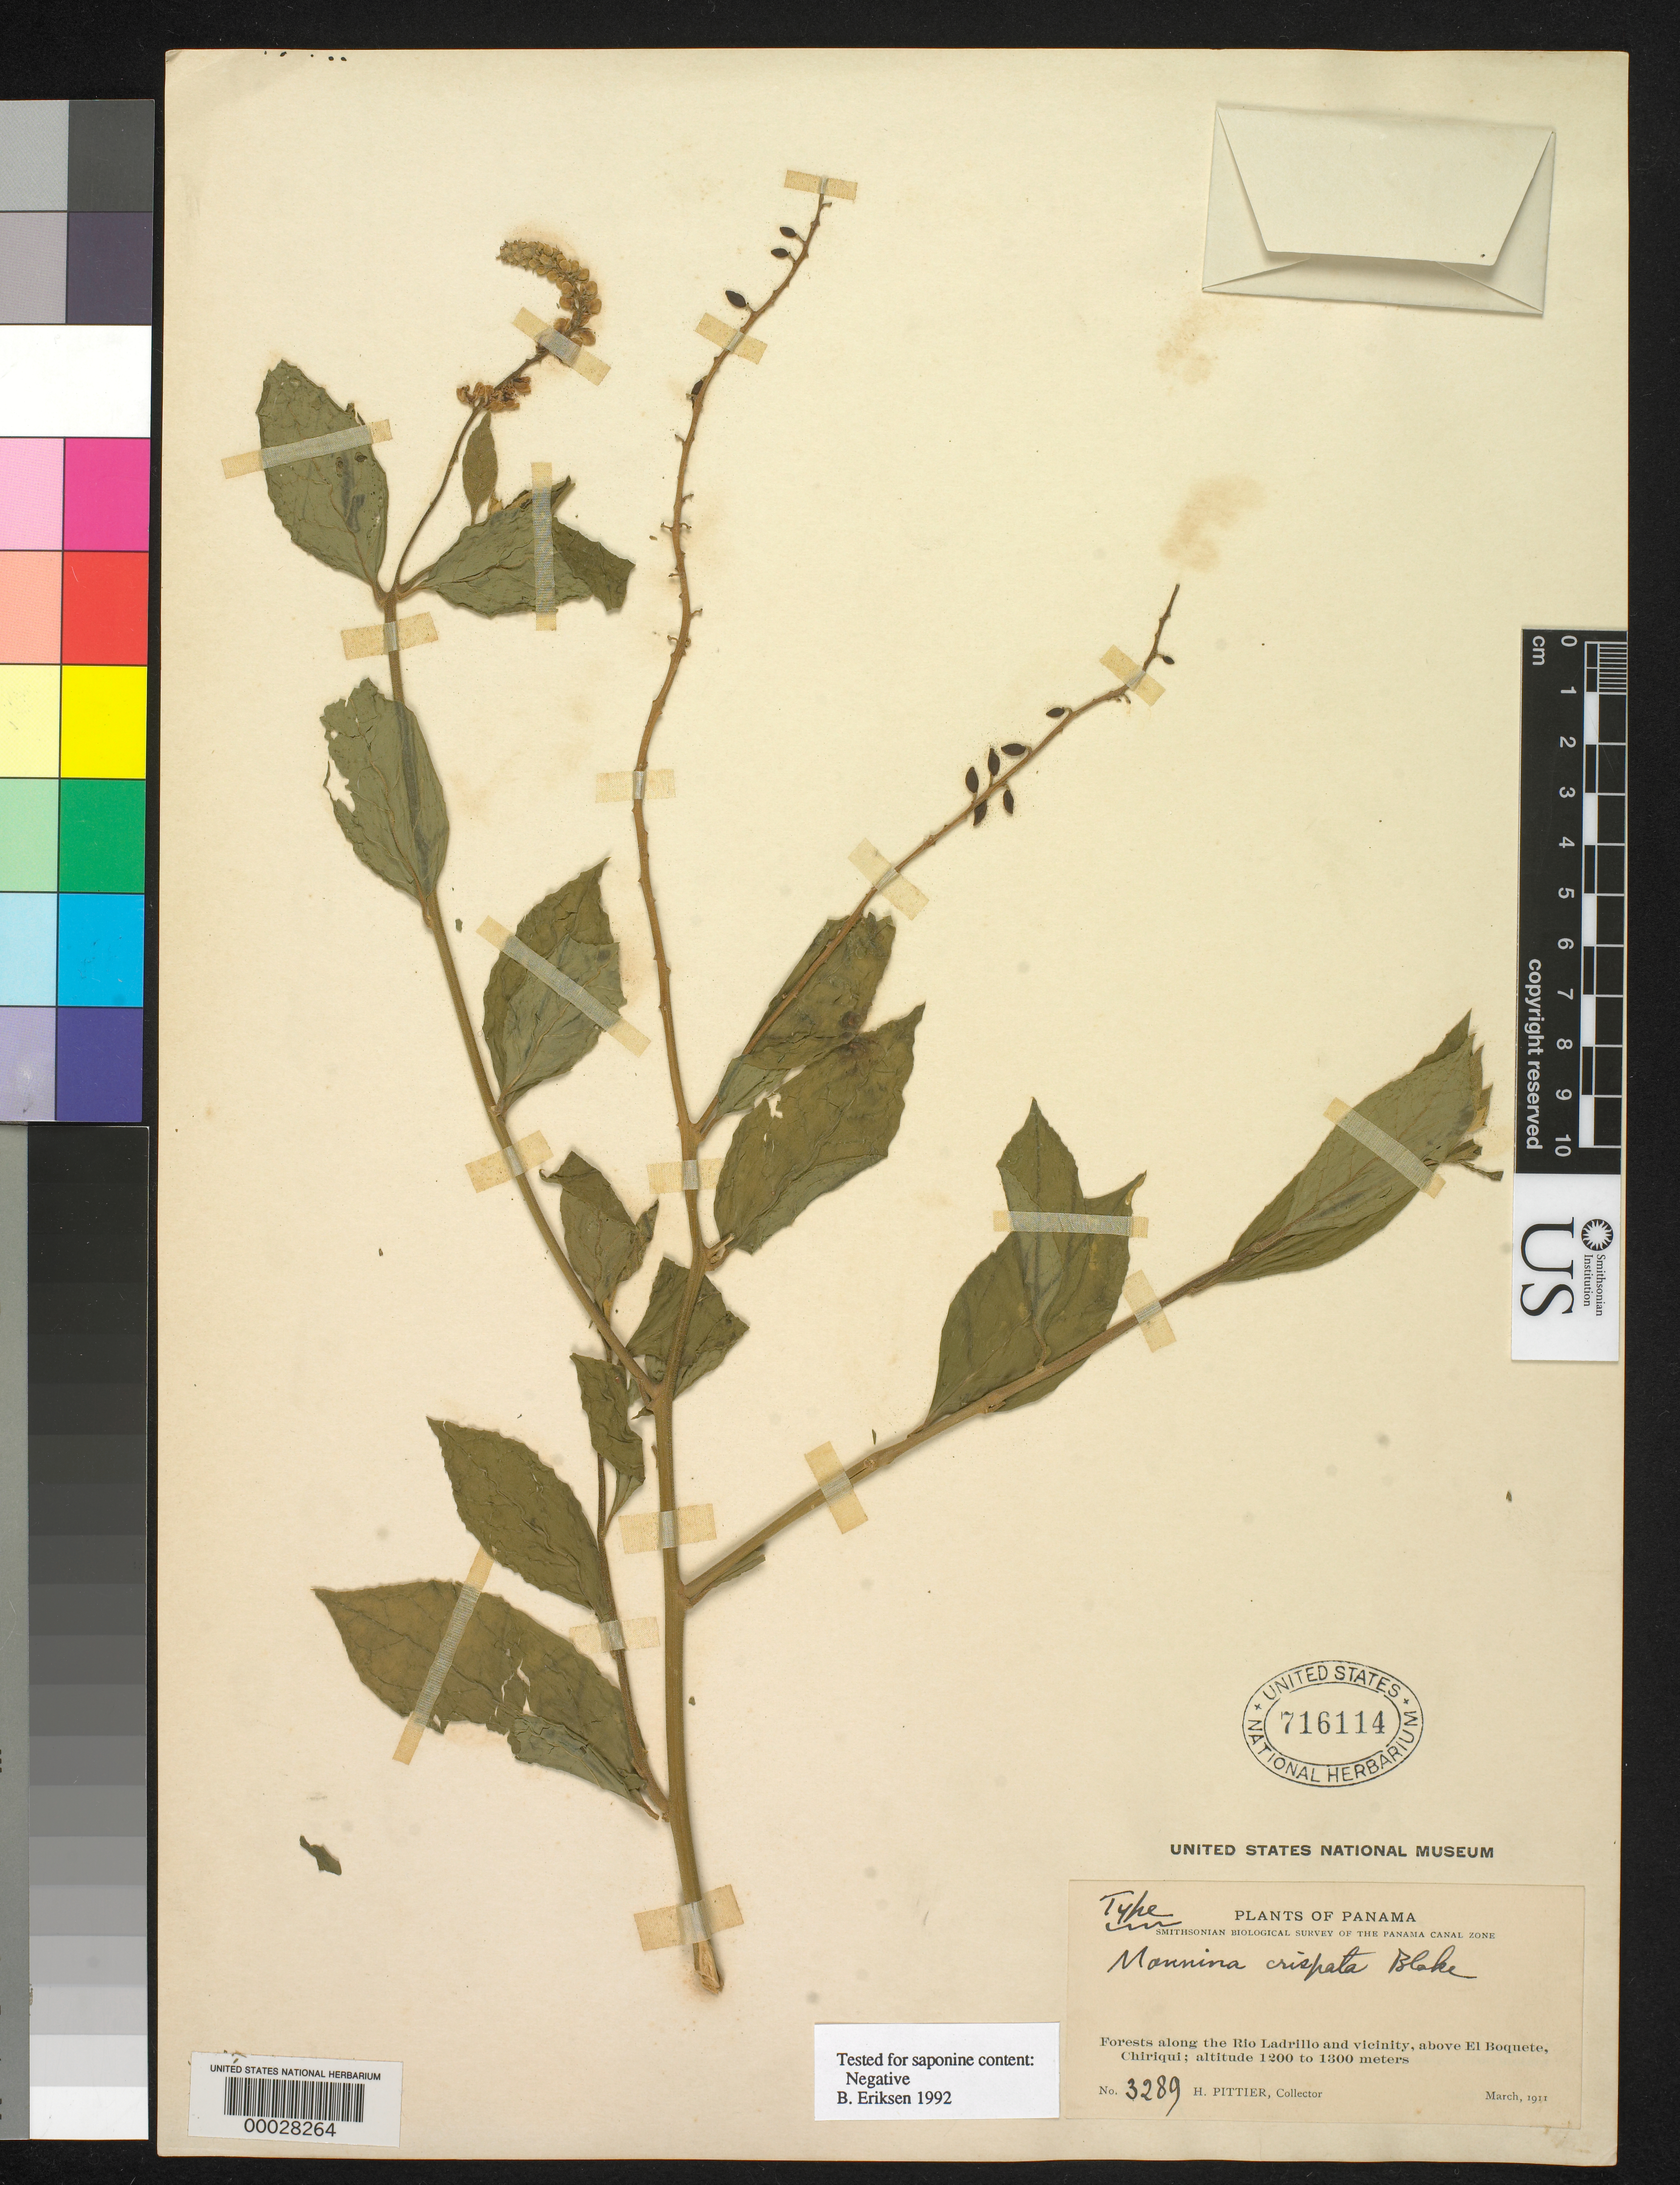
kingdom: Plantae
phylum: Tracheophyta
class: Magnoliopsida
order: Fabales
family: Polygalaceae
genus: Monnina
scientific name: Monnina crispata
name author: S.F. Blake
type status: Holotype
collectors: H. F. Pittier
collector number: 3289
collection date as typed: Mar 1911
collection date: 1911-03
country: Panama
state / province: Chiriquí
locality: Rio Ladrillo & vicinity, above El Boquete.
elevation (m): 1200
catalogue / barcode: US 716114